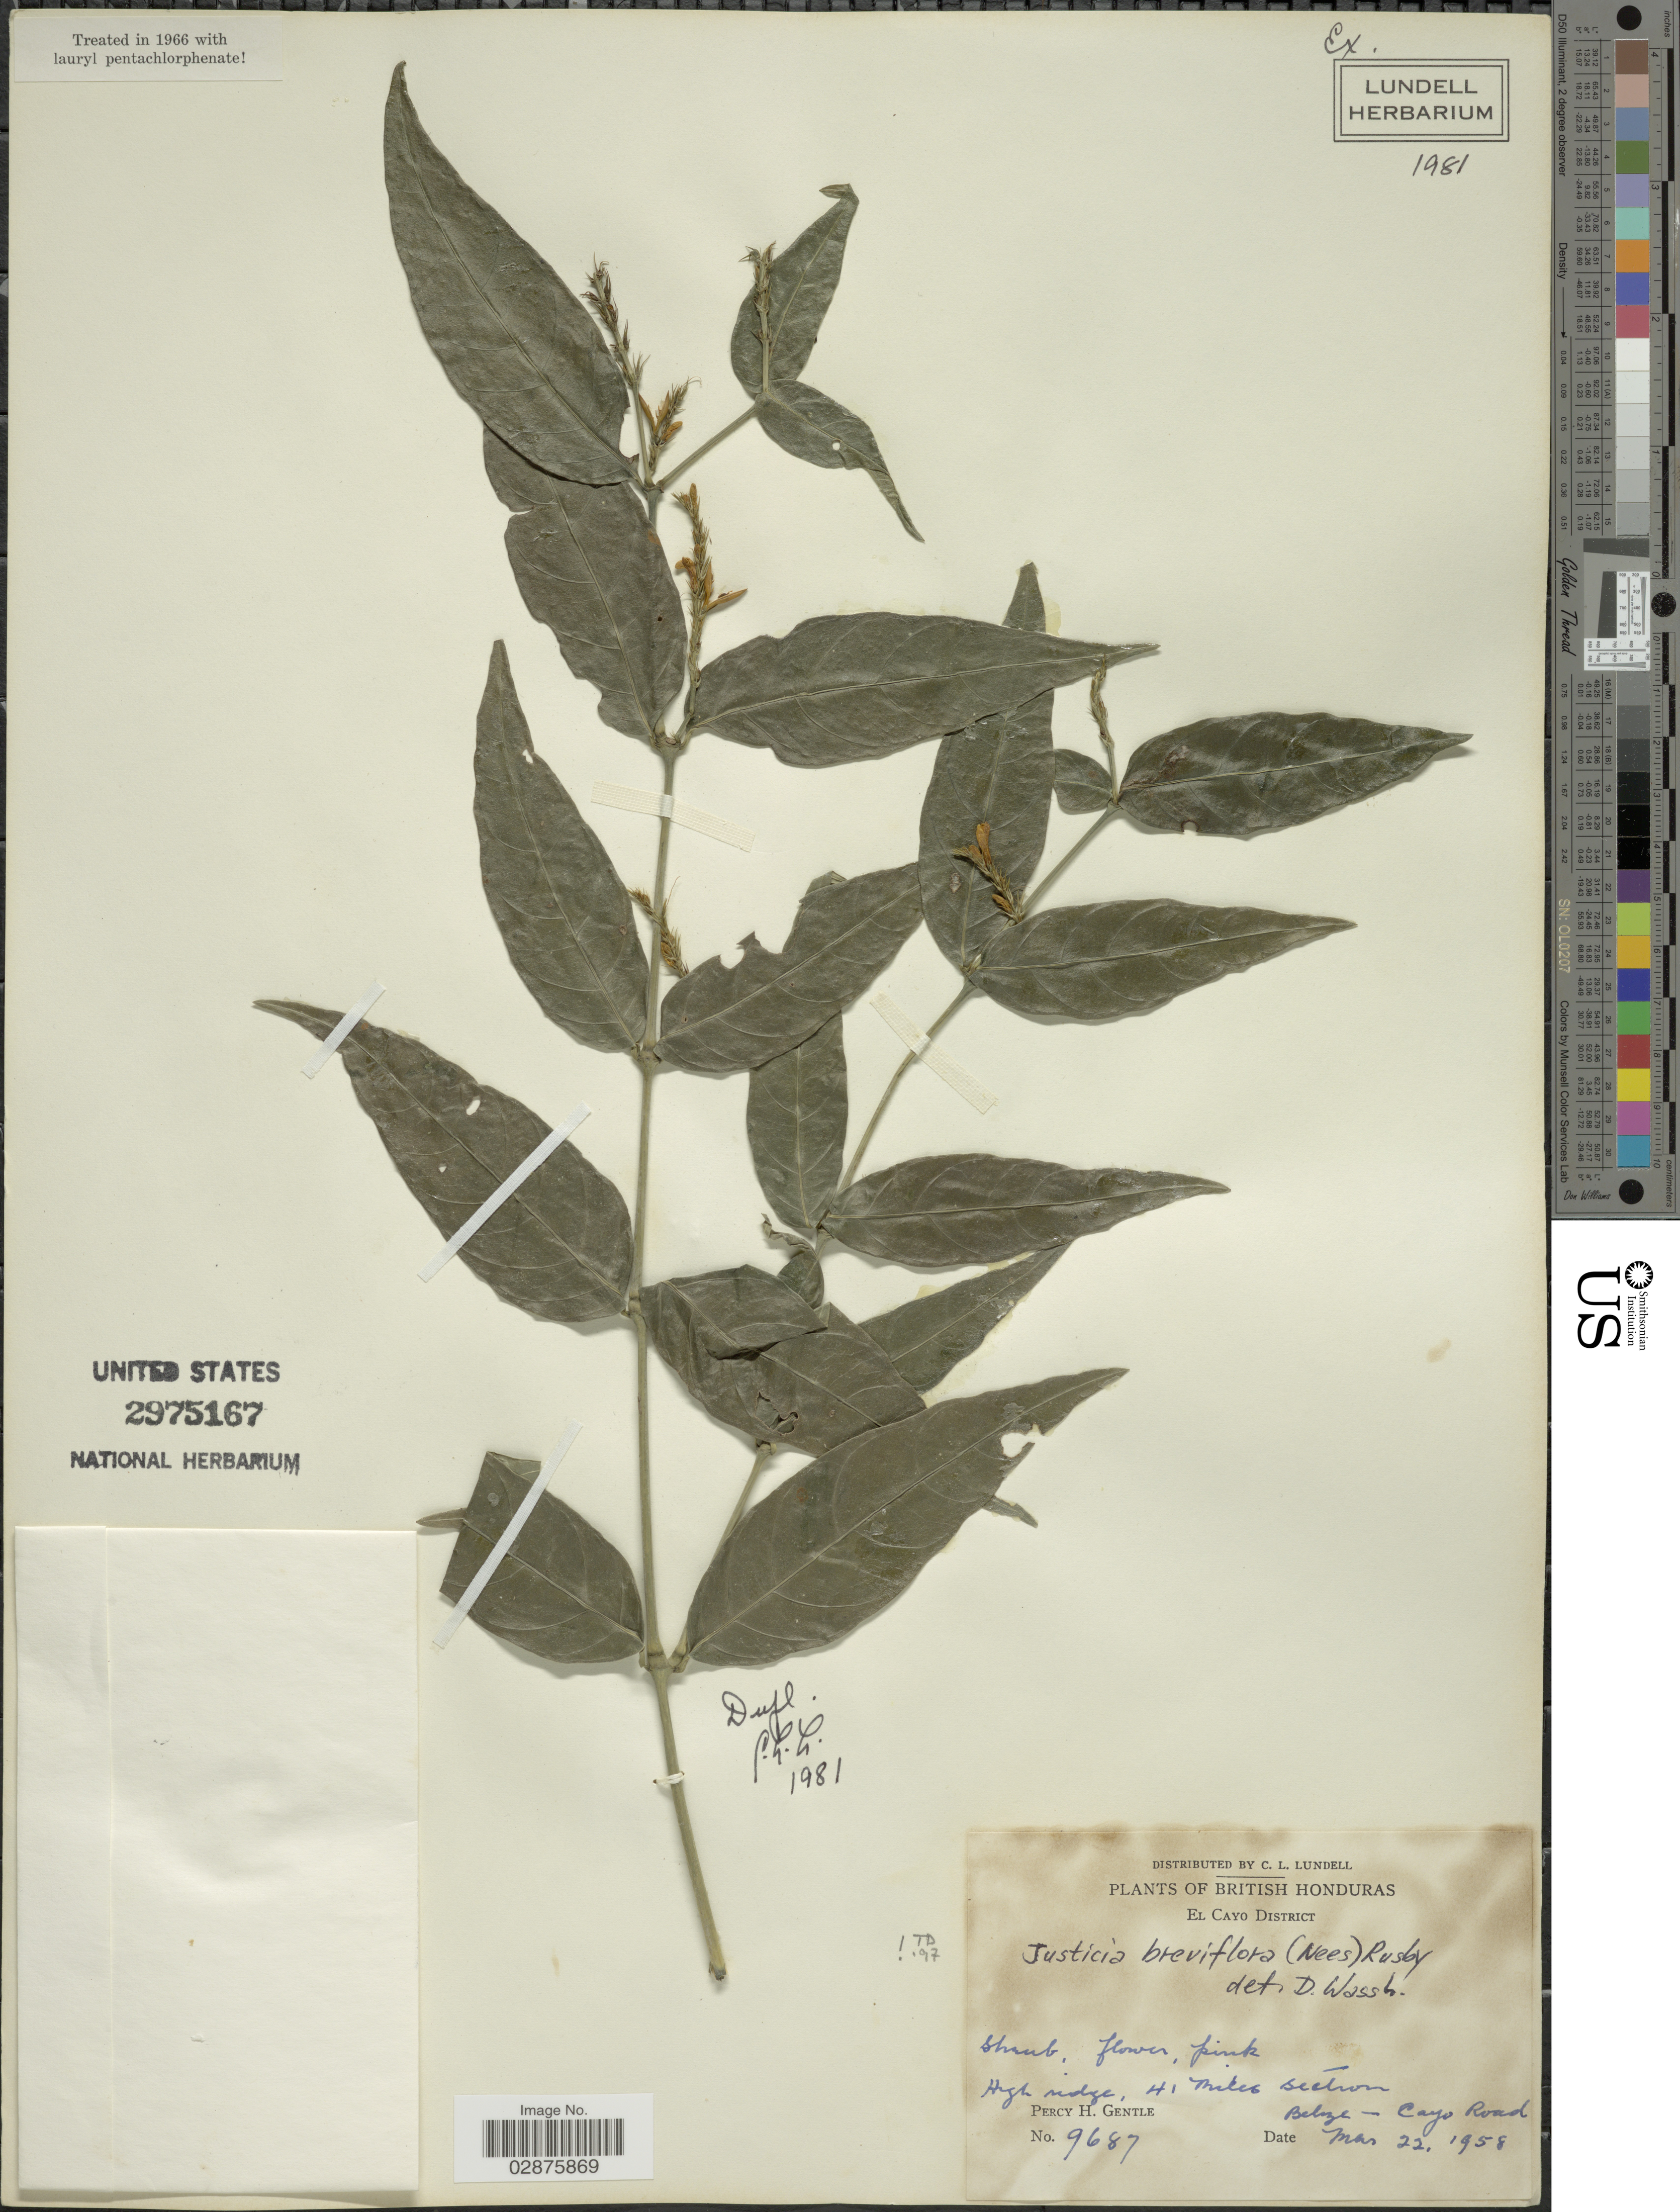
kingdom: Plantae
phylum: Tracheophyta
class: Magnoliopsida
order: Lamiales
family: Acanthaceae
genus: Justicia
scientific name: Justicia breviflora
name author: (Nees) Rusby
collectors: P. H. Gentle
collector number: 9687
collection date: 1958-03-22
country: Belize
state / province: Cayo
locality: British Honduras, El Cayo District, High ridge, 41 miles section, Belize-Cayo Road.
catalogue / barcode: US 2975167